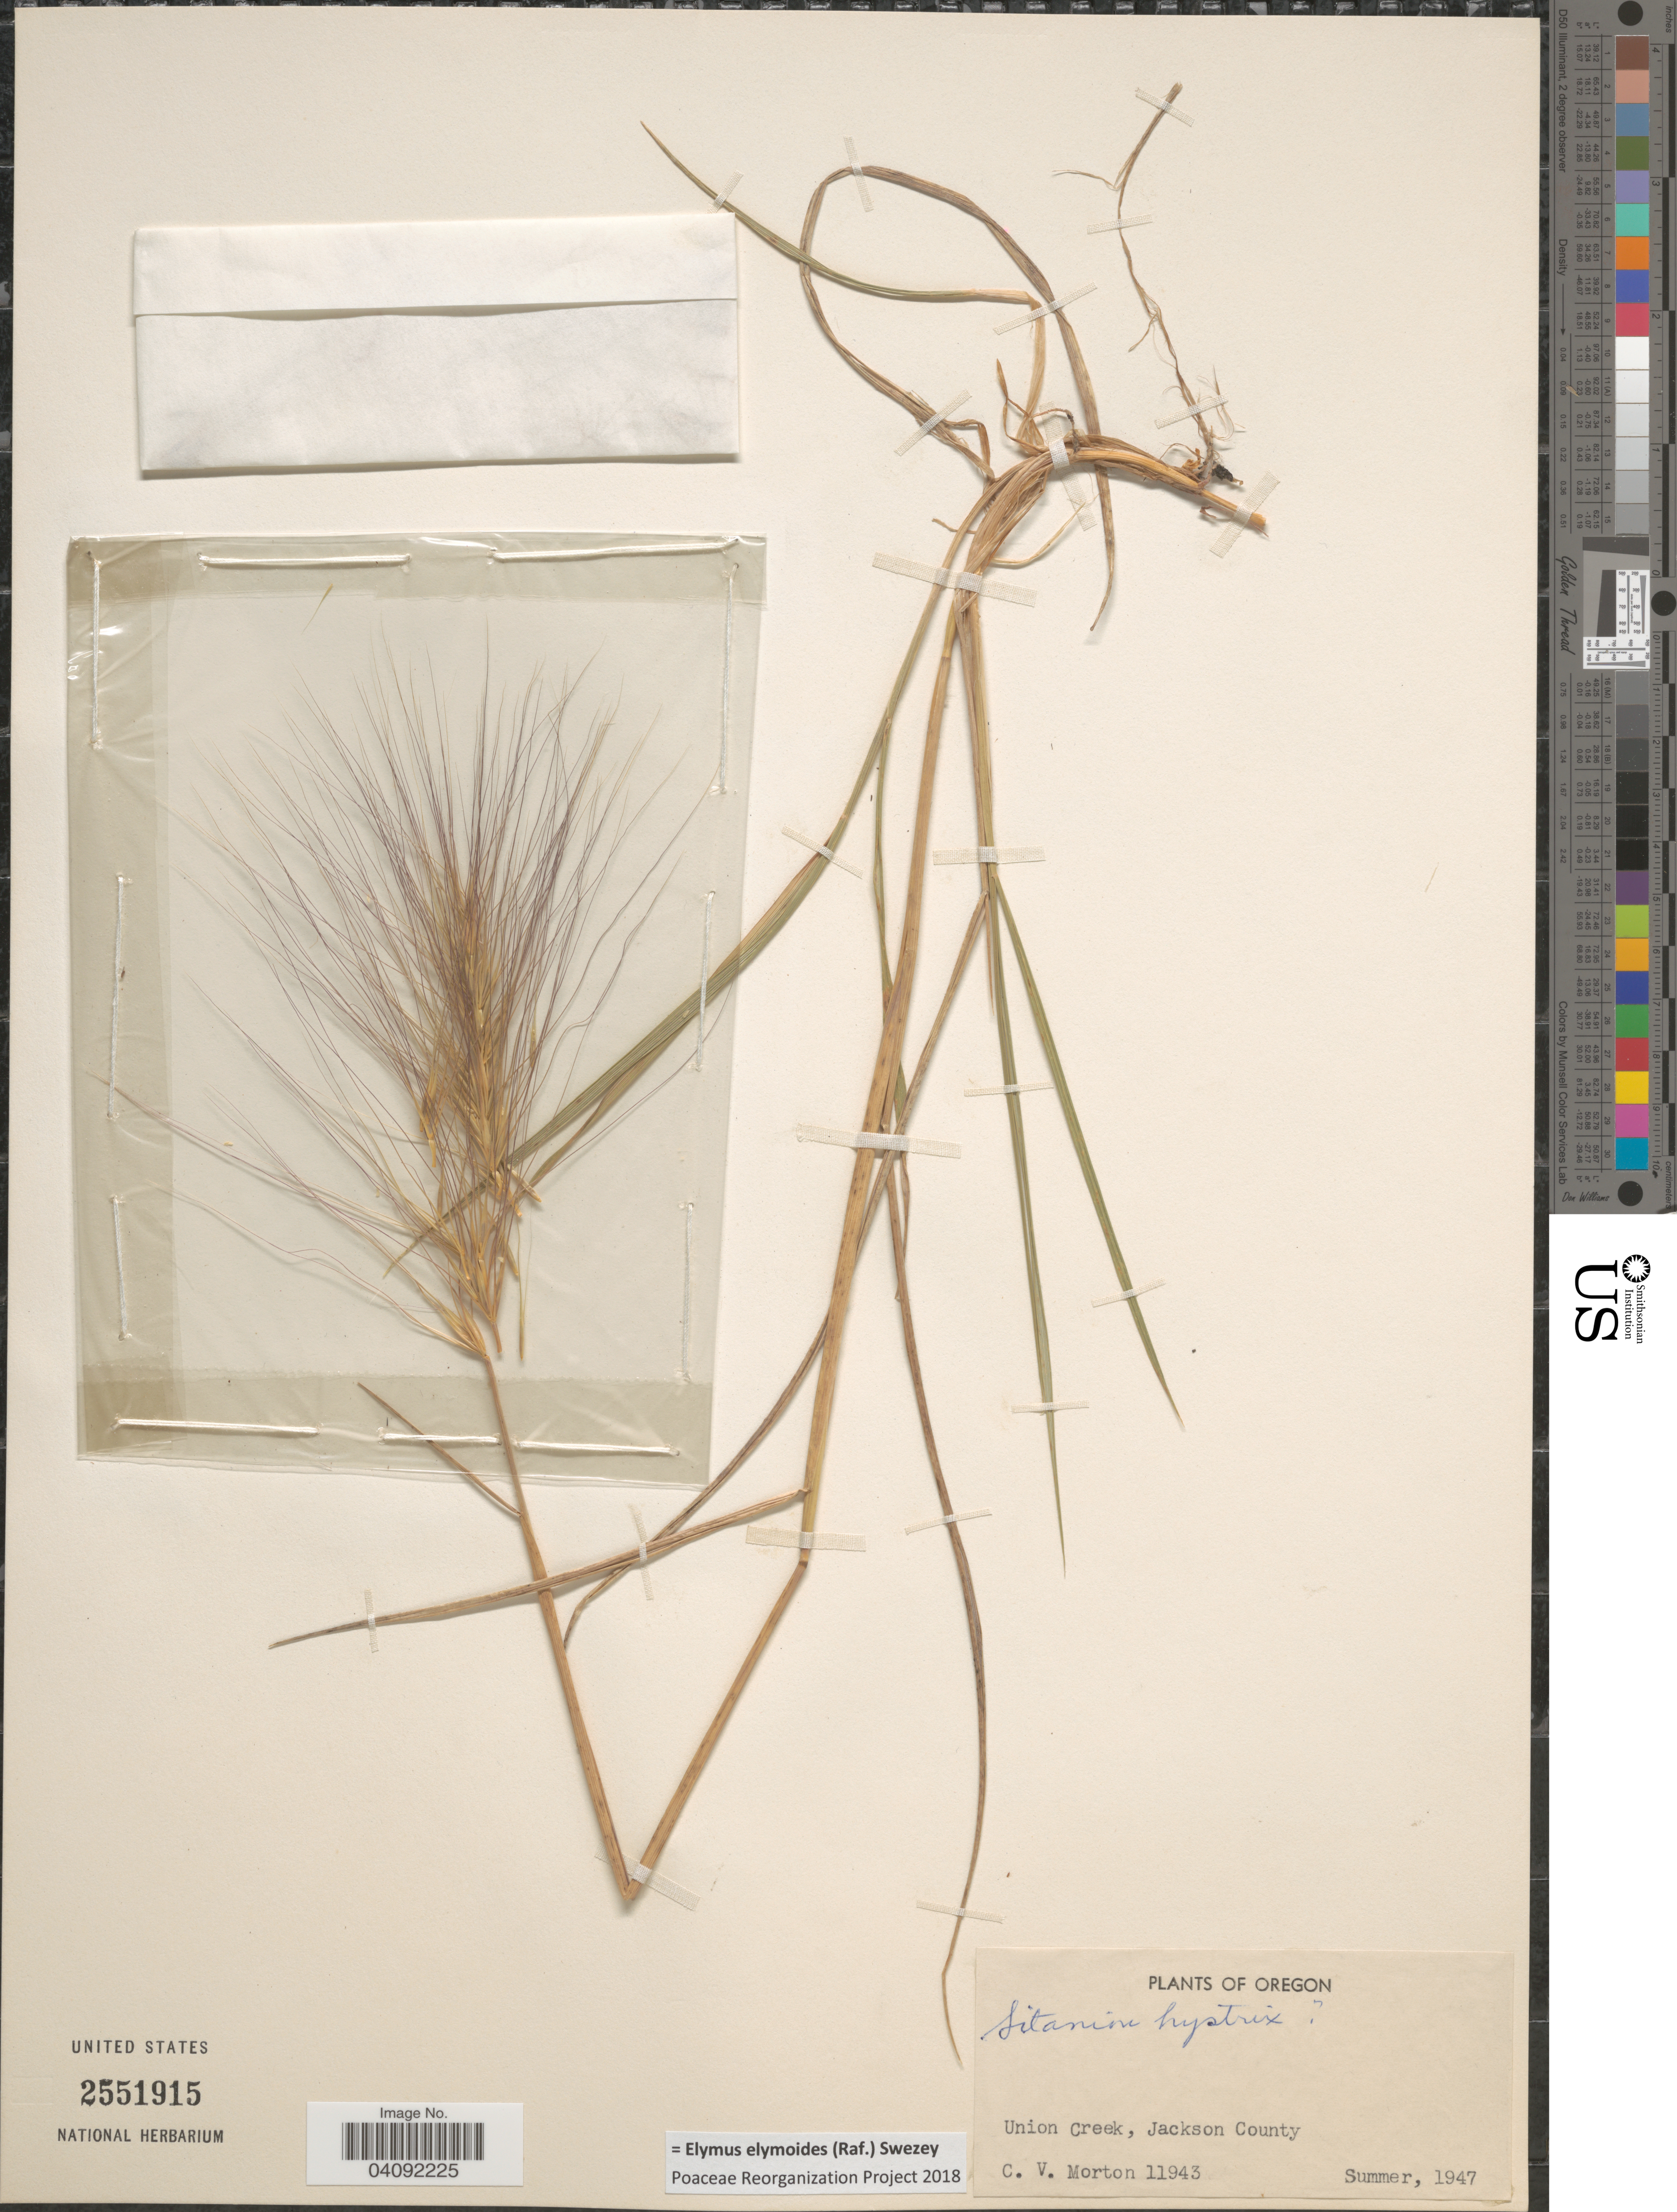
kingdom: Plantae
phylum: Tracheophyta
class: Liliopsida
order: Poales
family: Poaceae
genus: Elymus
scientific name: Elymus elymoides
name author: (Raf.) Swezey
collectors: C. V. Morton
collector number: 11943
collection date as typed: Summer, 1947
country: United States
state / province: Oregon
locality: Union Creek, Jackson County.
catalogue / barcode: US 2551915